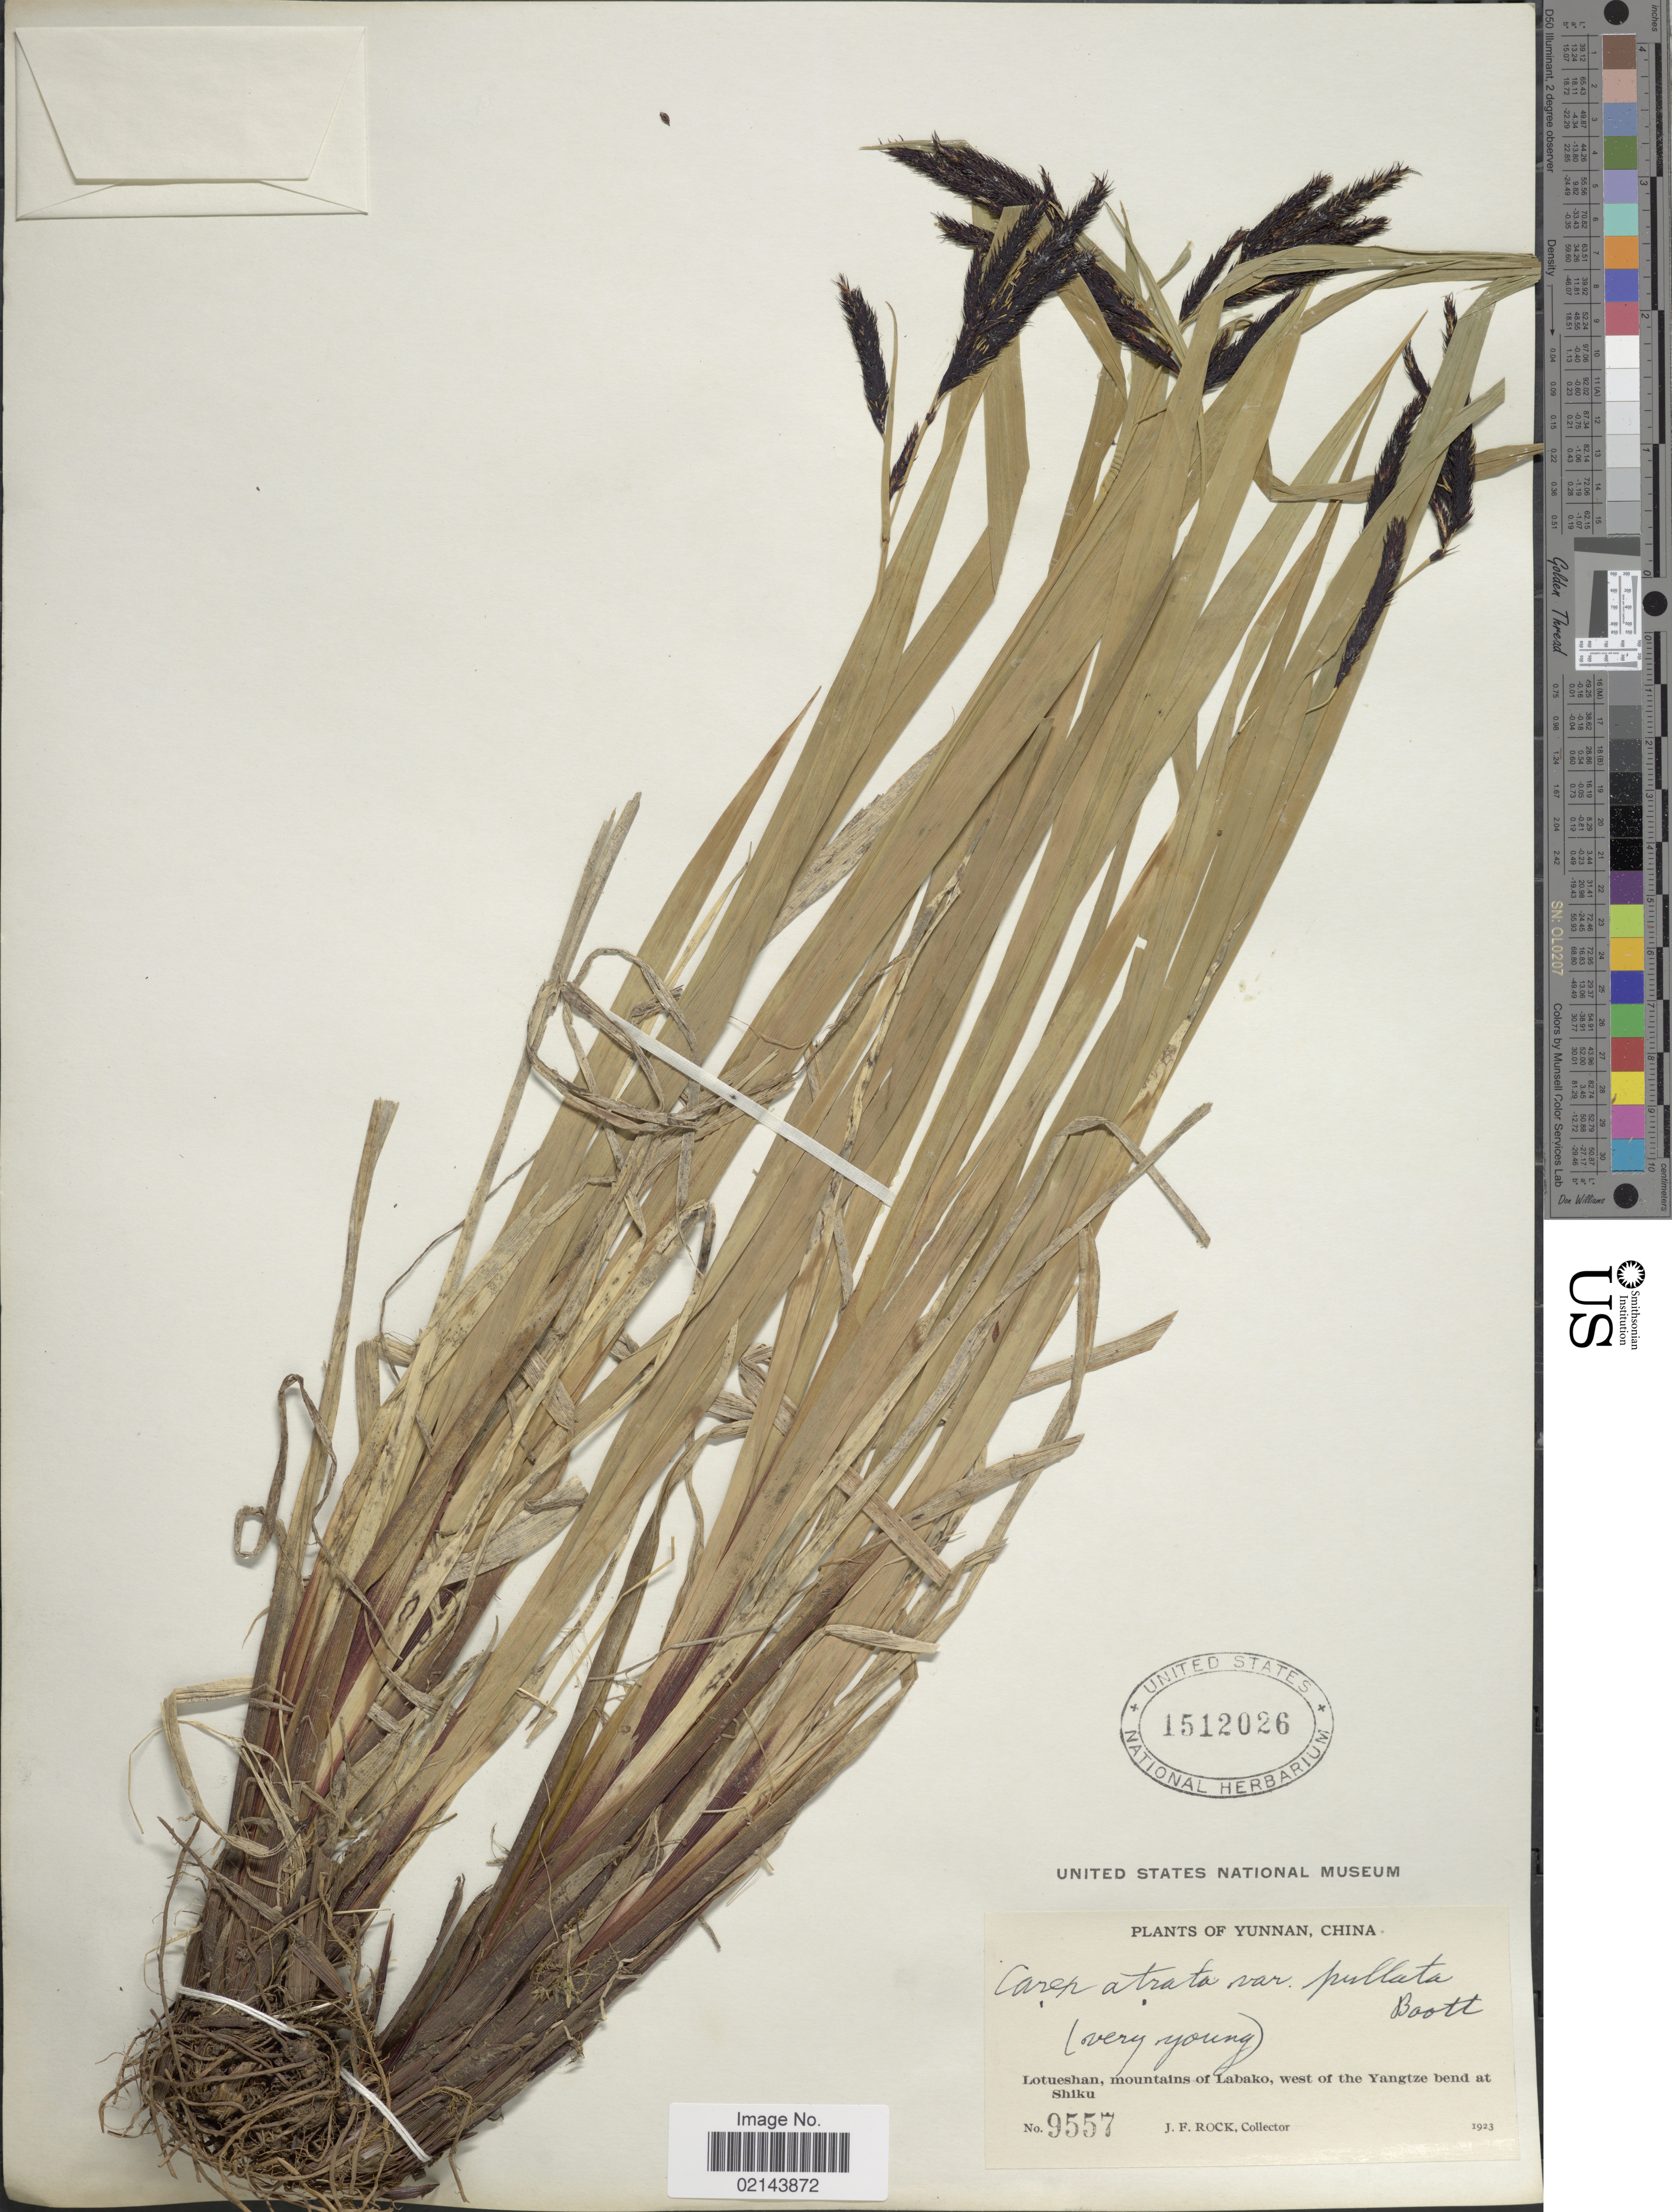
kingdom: Plantae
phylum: Tracheophyta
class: Liliopsida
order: Poales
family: Cyperaceae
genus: Carex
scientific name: Carex atrata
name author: L.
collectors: J. Rock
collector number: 9557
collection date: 1923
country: China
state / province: Yunnan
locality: Lotueshan, mountains of Labako, west of the Yangtze bend at Shiku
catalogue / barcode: US 1512026